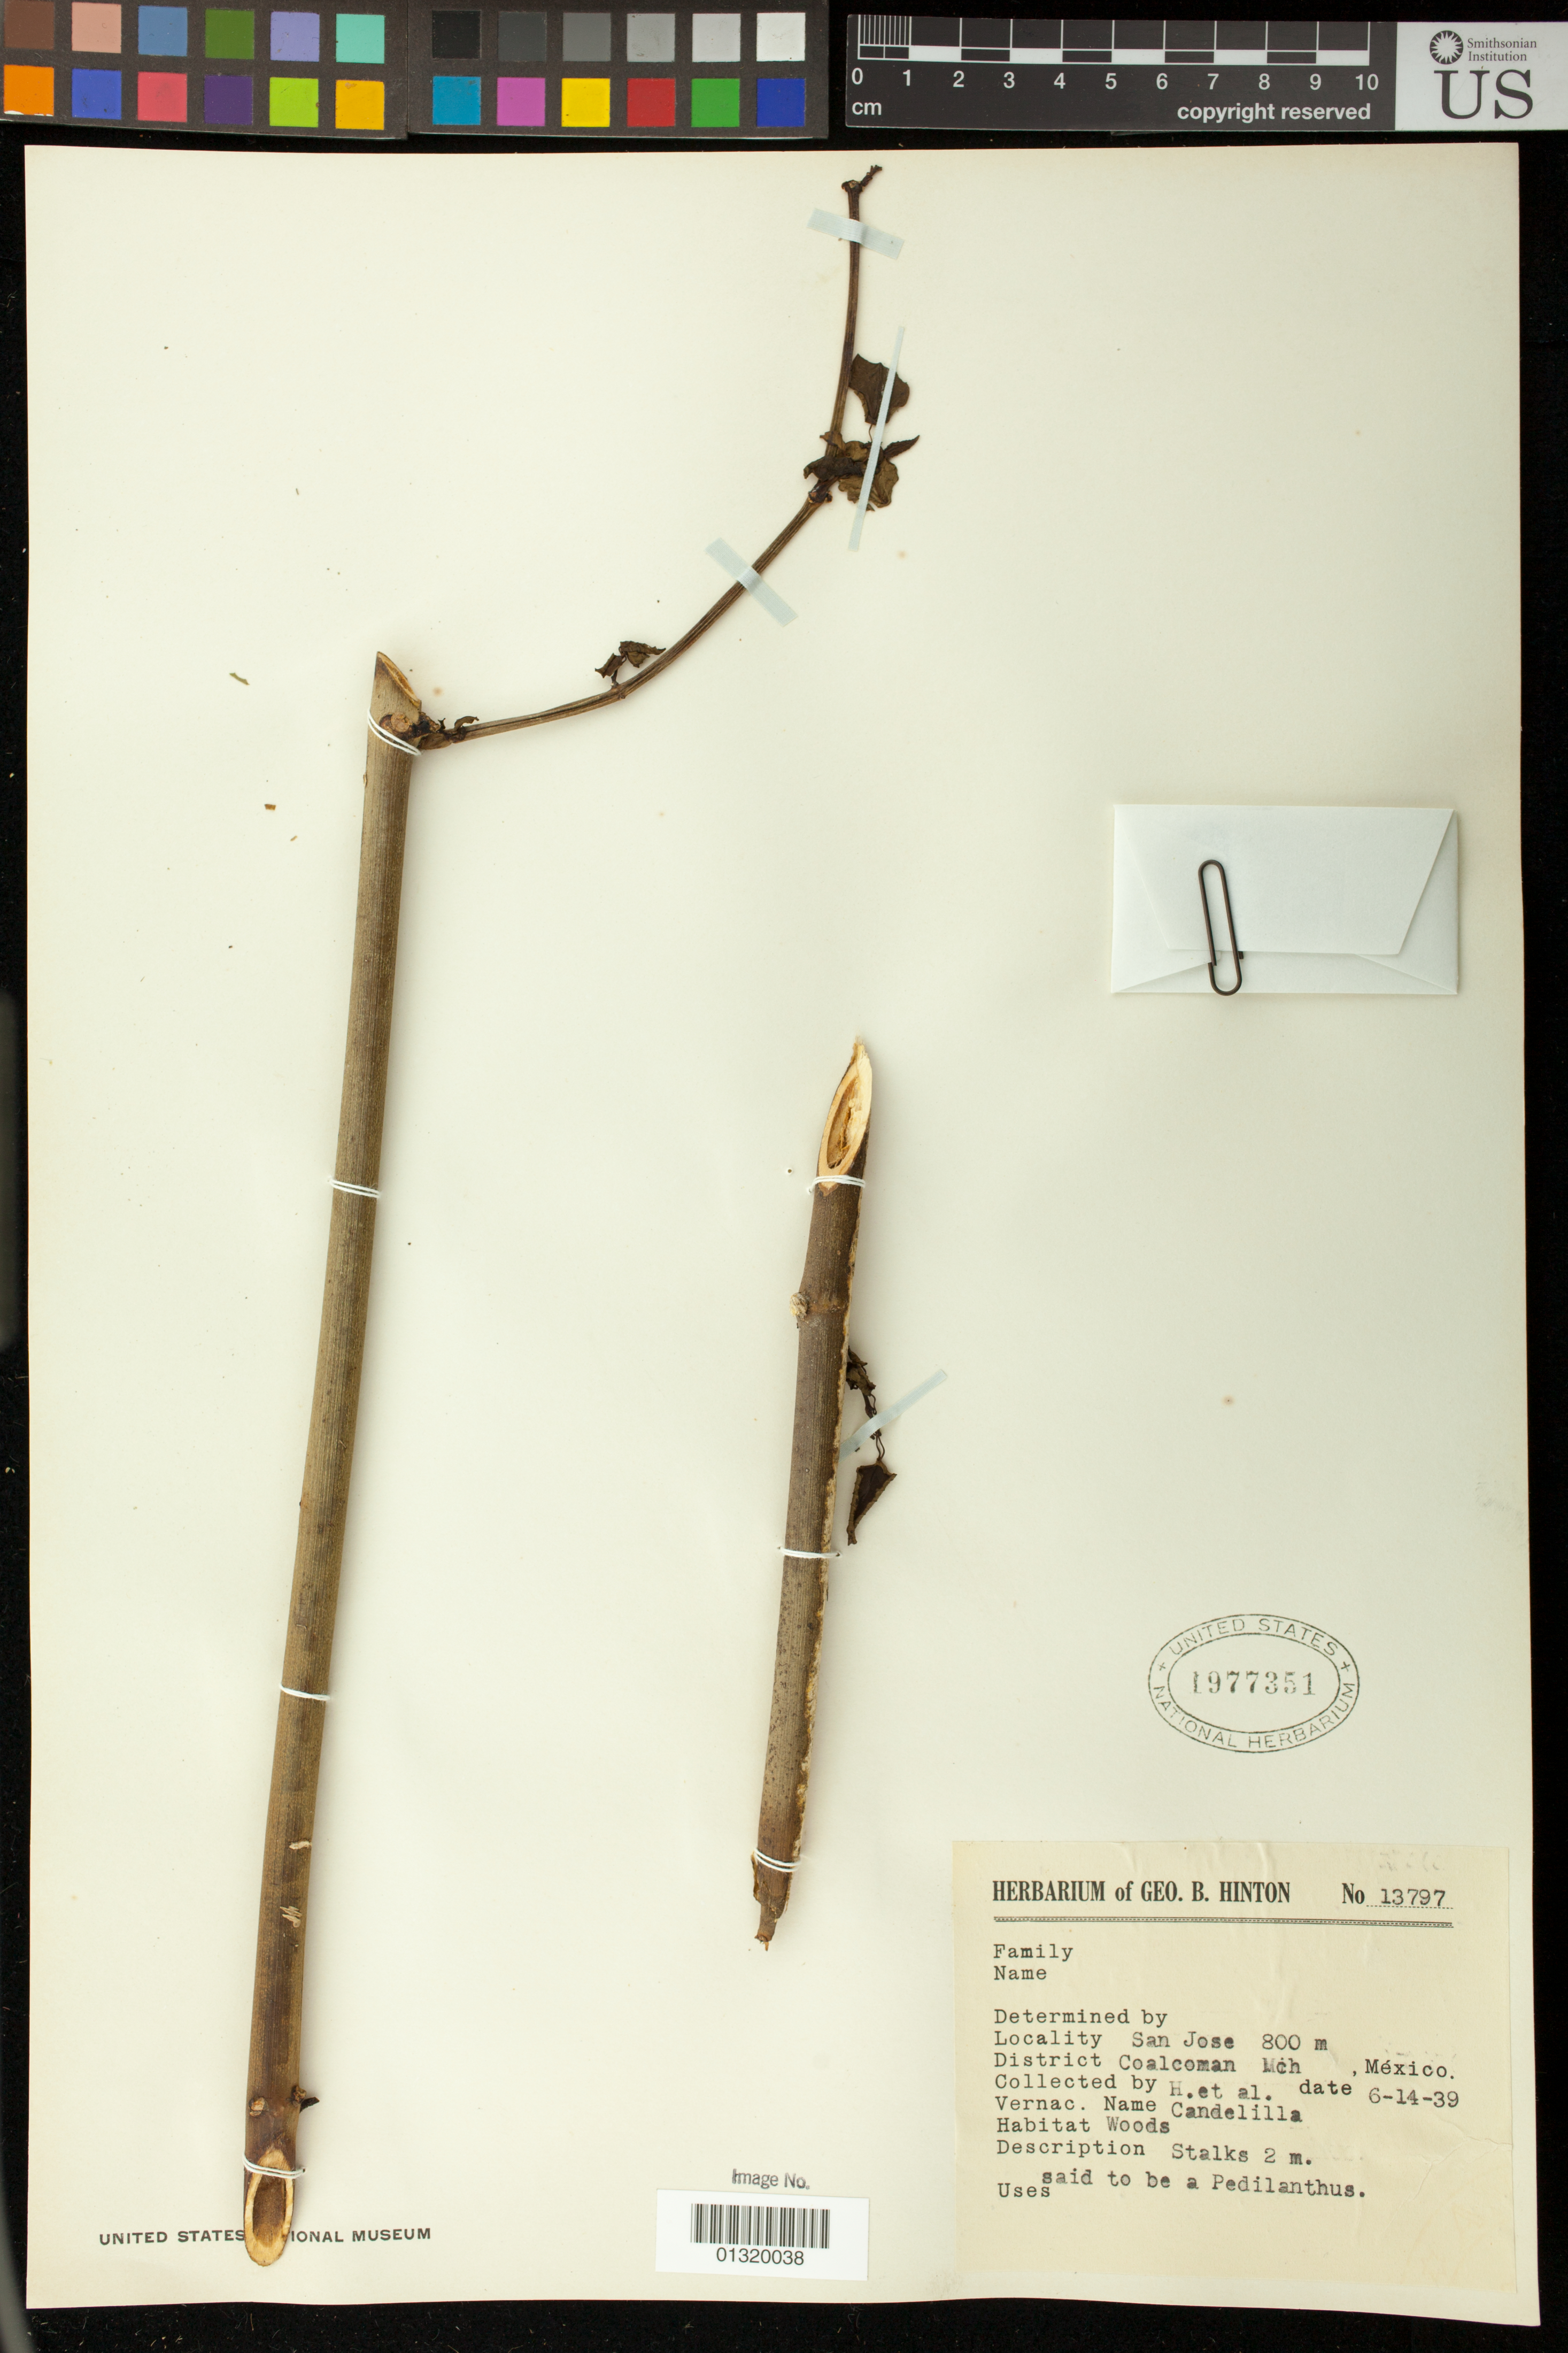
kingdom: Plantae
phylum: Tracheophyta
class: Magnoliopsida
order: Malpighiales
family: Euphorbiaceae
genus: Pedilanthus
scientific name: Pedilanthus sp.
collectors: G. B. Hinton & et al.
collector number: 13797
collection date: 1939-06-14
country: Mexico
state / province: Michoacán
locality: San Jose; Coalcoman Mch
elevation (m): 800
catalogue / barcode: US 1977351